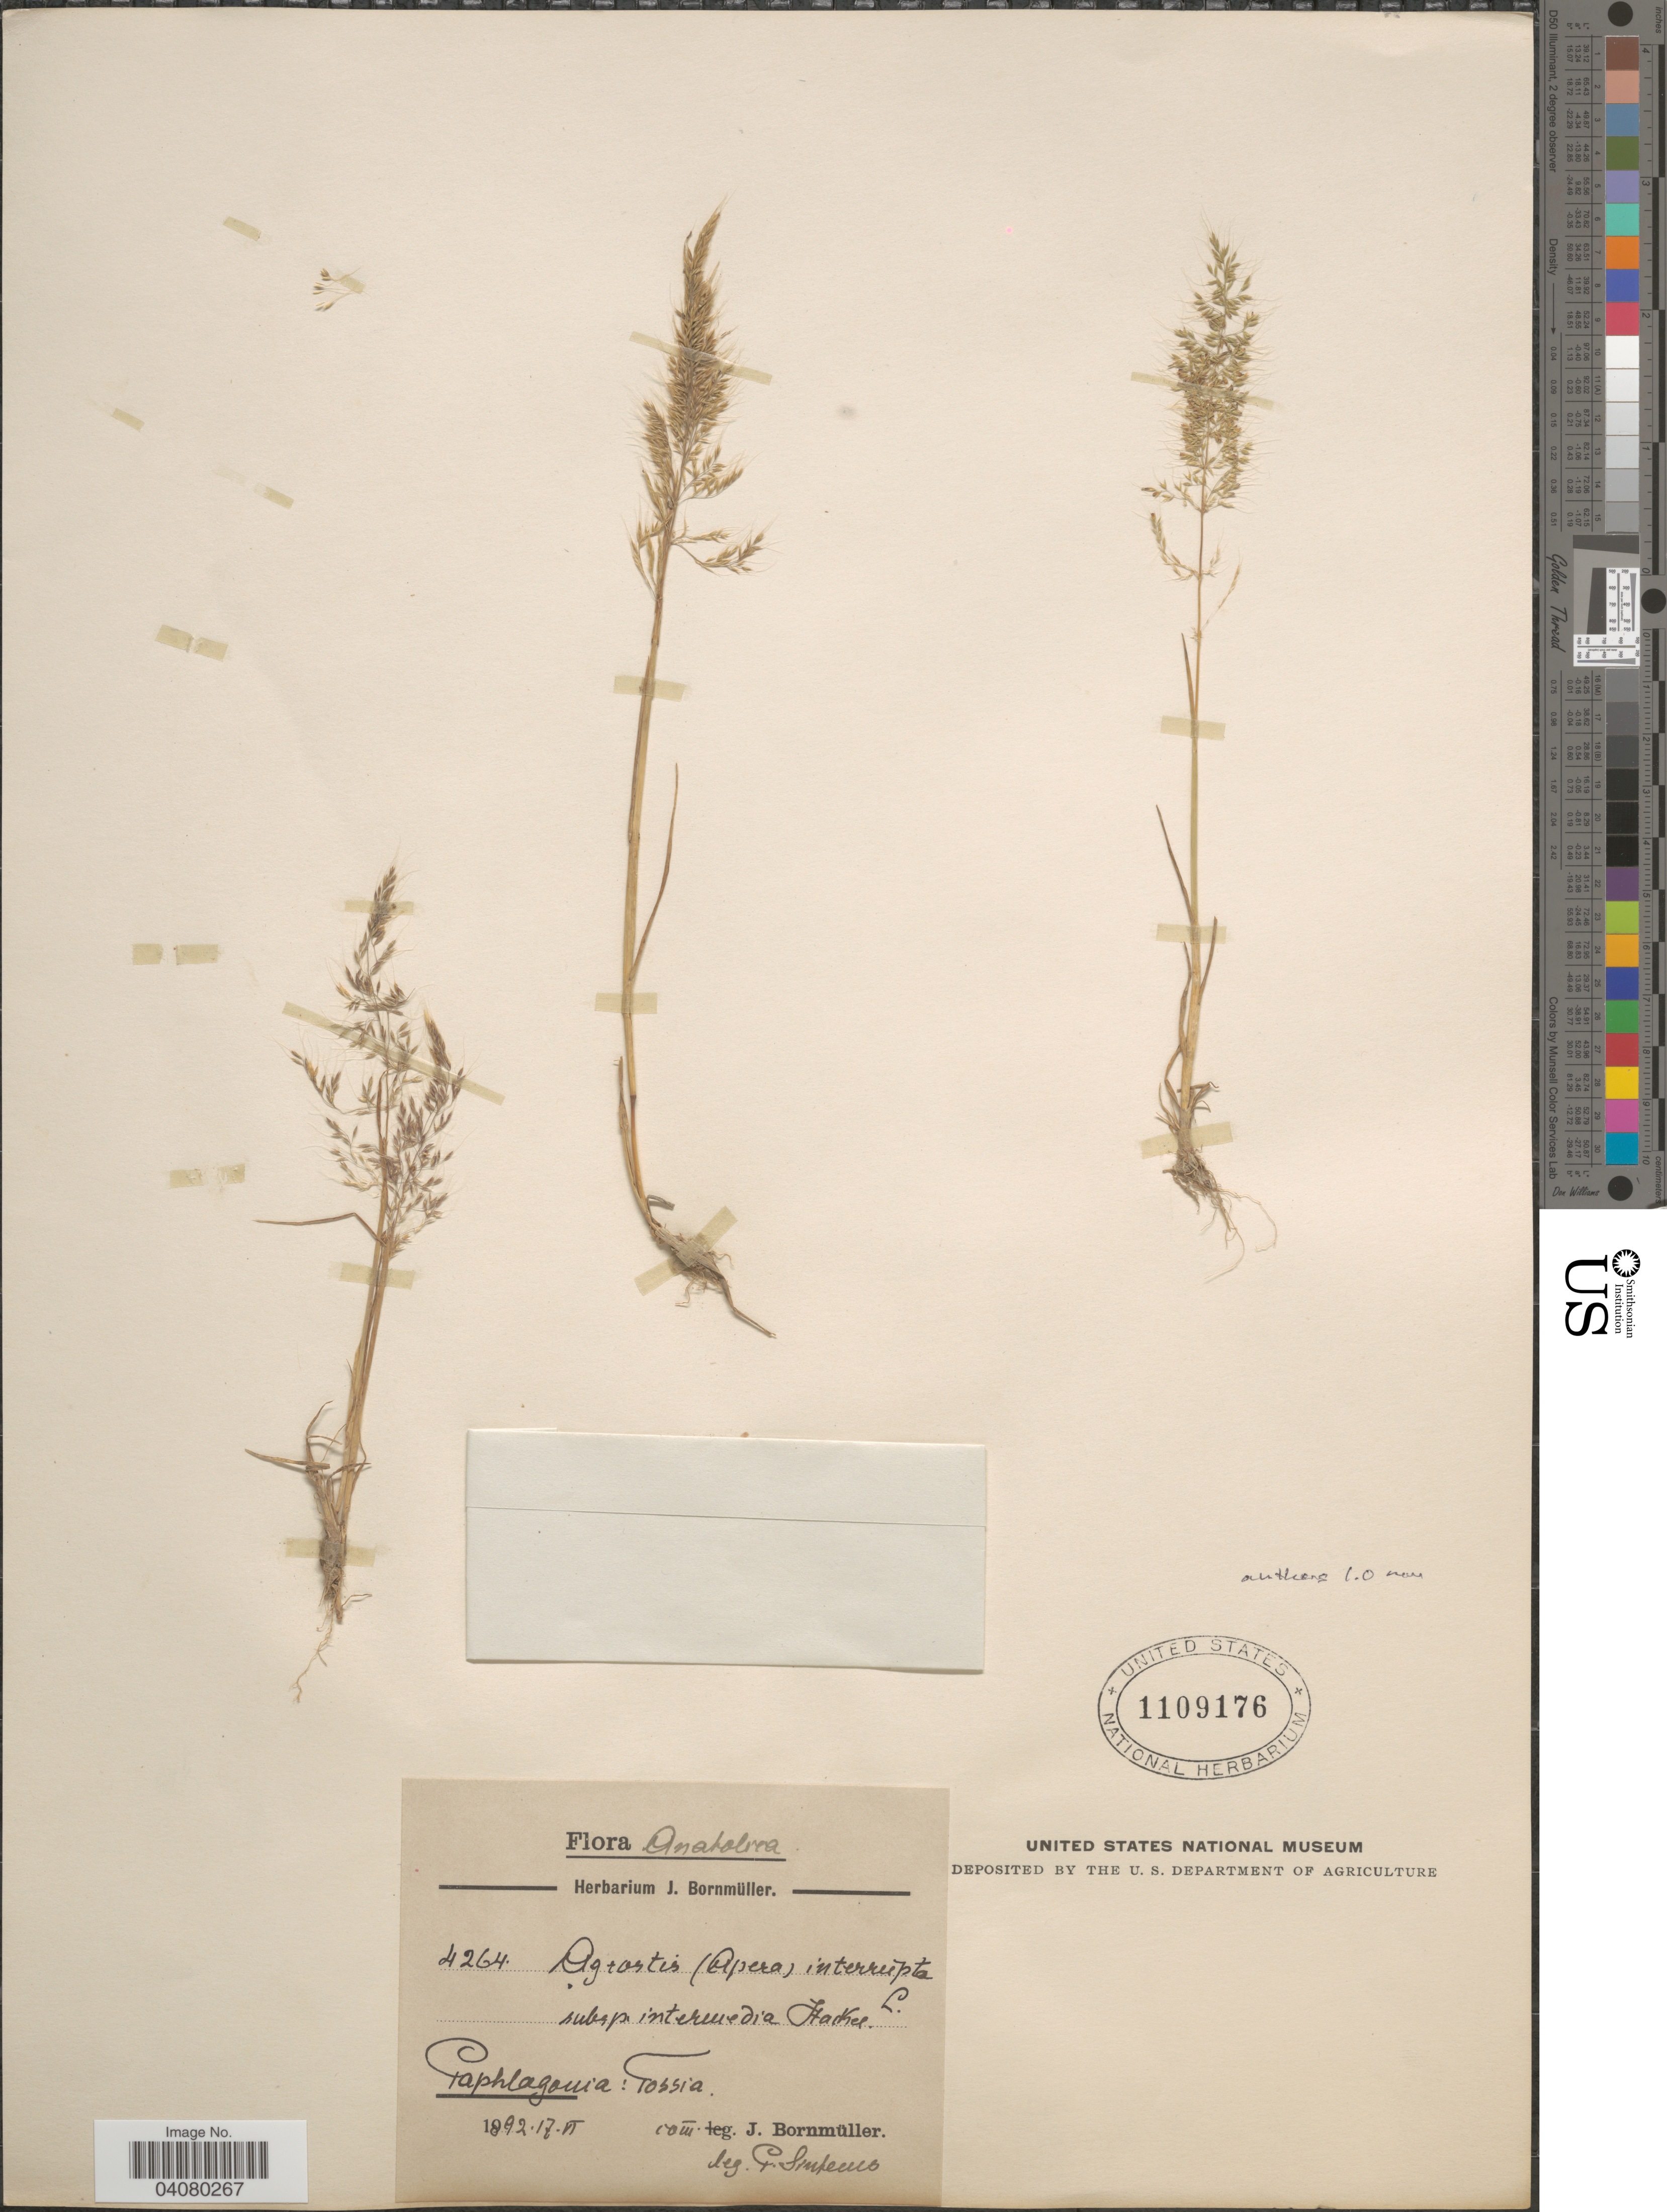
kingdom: Plantae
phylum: Tracheophyta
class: Liliopsida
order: Poales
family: Poaceae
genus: Apera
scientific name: Apera interrupta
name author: (L.) P. Beauv.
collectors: P. Sintenis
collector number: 4264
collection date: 1892-06-17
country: Turkey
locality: Anatolica. Paphlagonia: Tossia.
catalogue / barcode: US 1109176